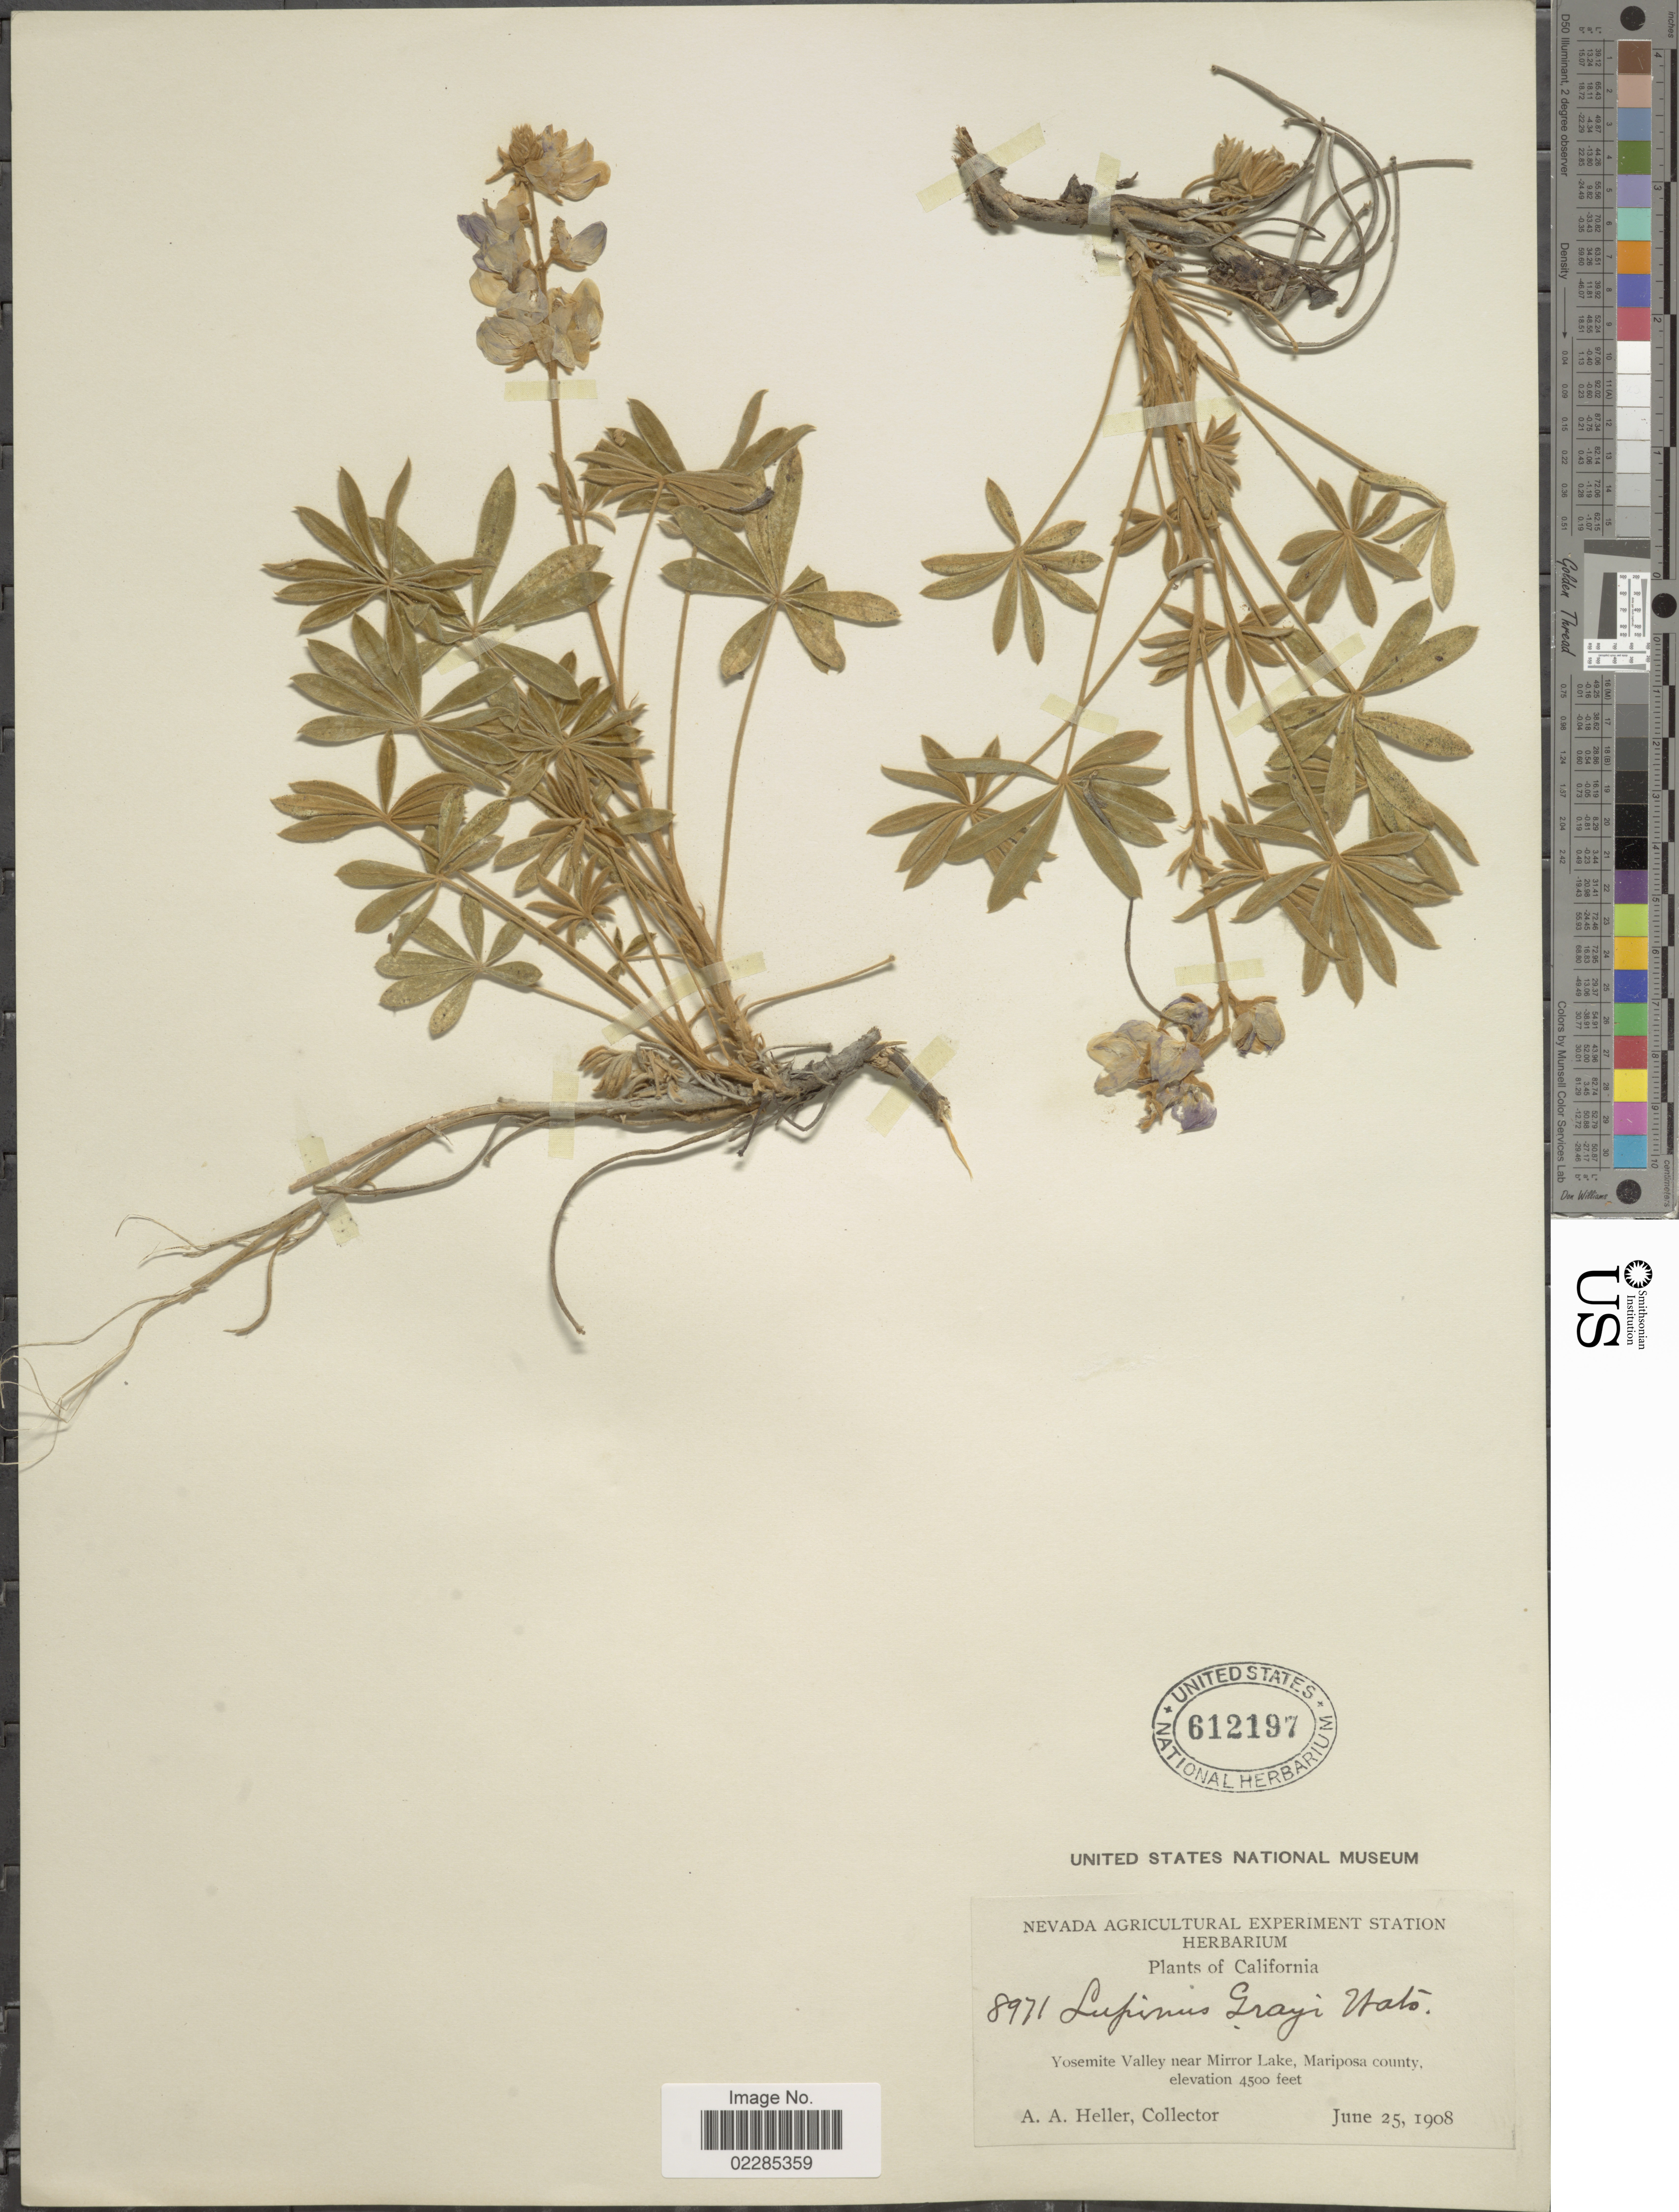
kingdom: Plantae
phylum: Tracheophyta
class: Magnoliopsida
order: Fabales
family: Fabaceae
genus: Lupinus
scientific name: Lupinus grayi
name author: S. Watson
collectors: A. A. Heller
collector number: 8971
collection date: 1908-06-25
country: United States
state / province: California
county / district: Mariposa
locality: Yosemite Valley near Mirror Lake, Mariposa county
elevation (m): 1372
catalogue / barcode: US 612197